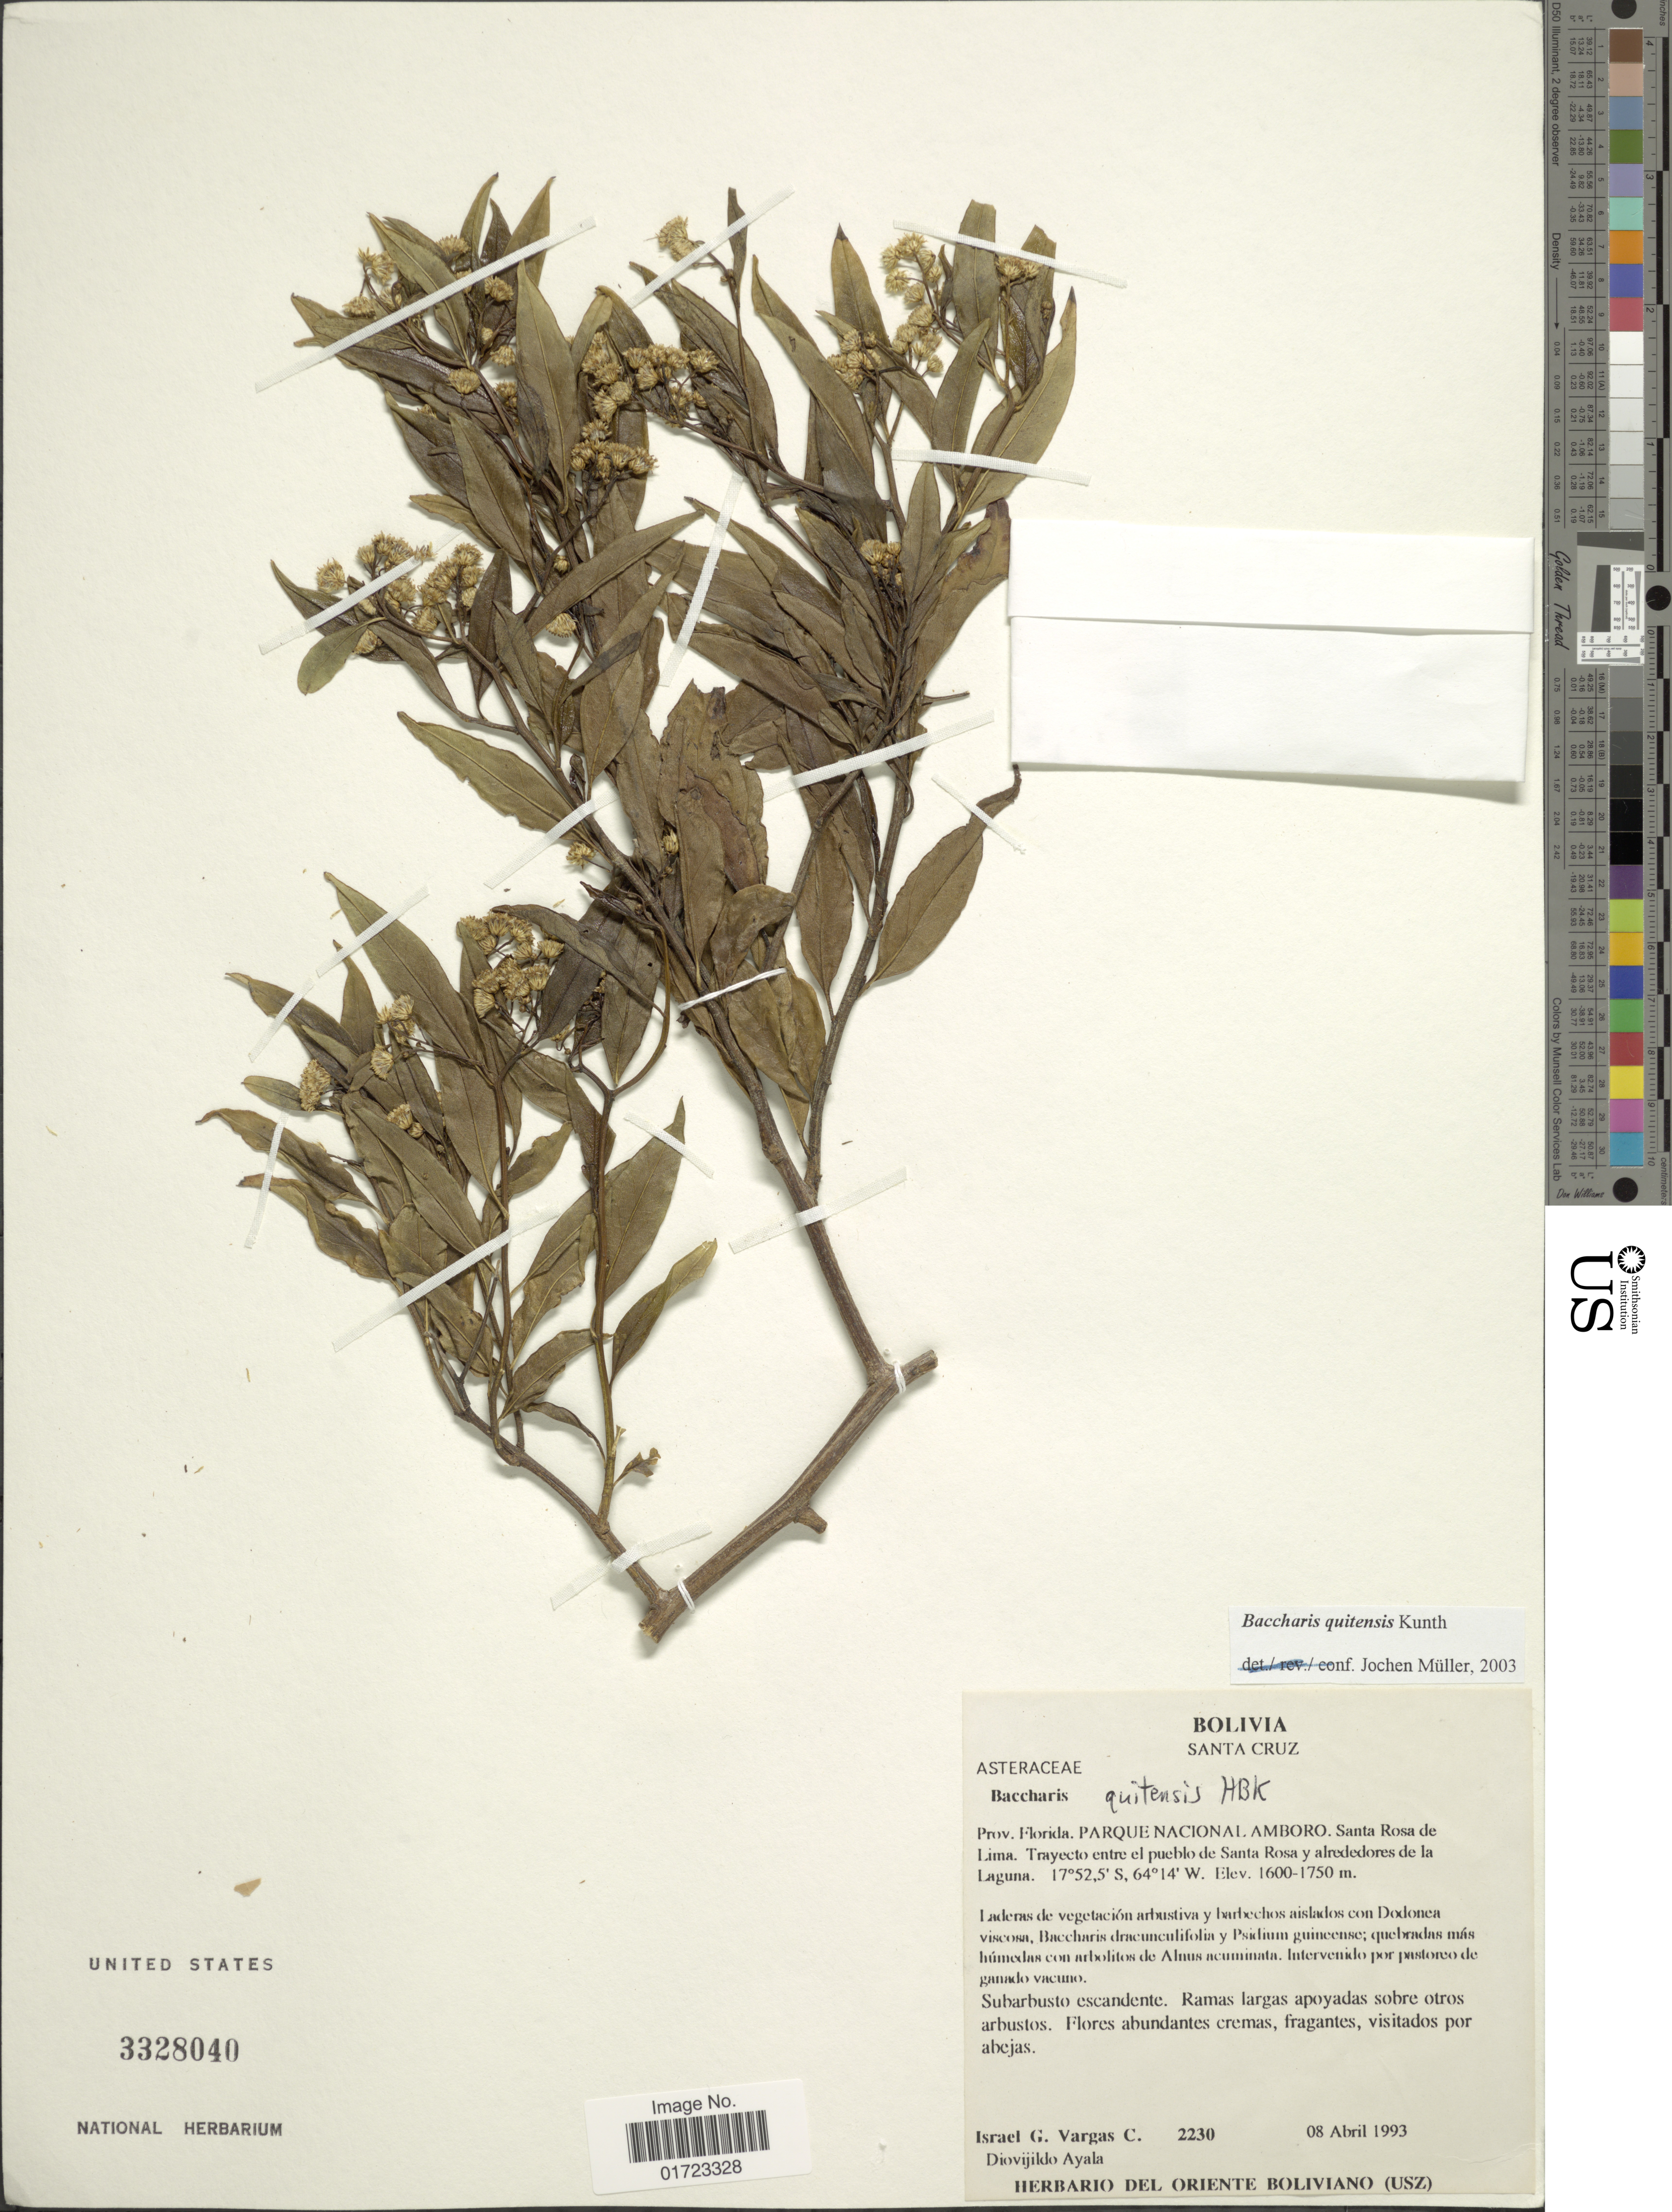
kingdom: Plantae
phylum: Tracheophyta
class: Magnoliopsida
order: Asterales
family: Asteraceae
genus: Baccharis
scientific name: Baccharis quitensis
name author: Kunth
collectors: I. G. Vargas C.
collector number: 2230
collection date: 1993-04-08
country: Bolivia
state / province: Santa Cruz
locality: Prov. Florida. Parque Nacional Amboro. Santa Rosa de Lima. Trayecto entre el pueblo de Santa Rosa y alrededores de la Laguna.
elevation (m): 1600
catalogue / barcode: US 3328040